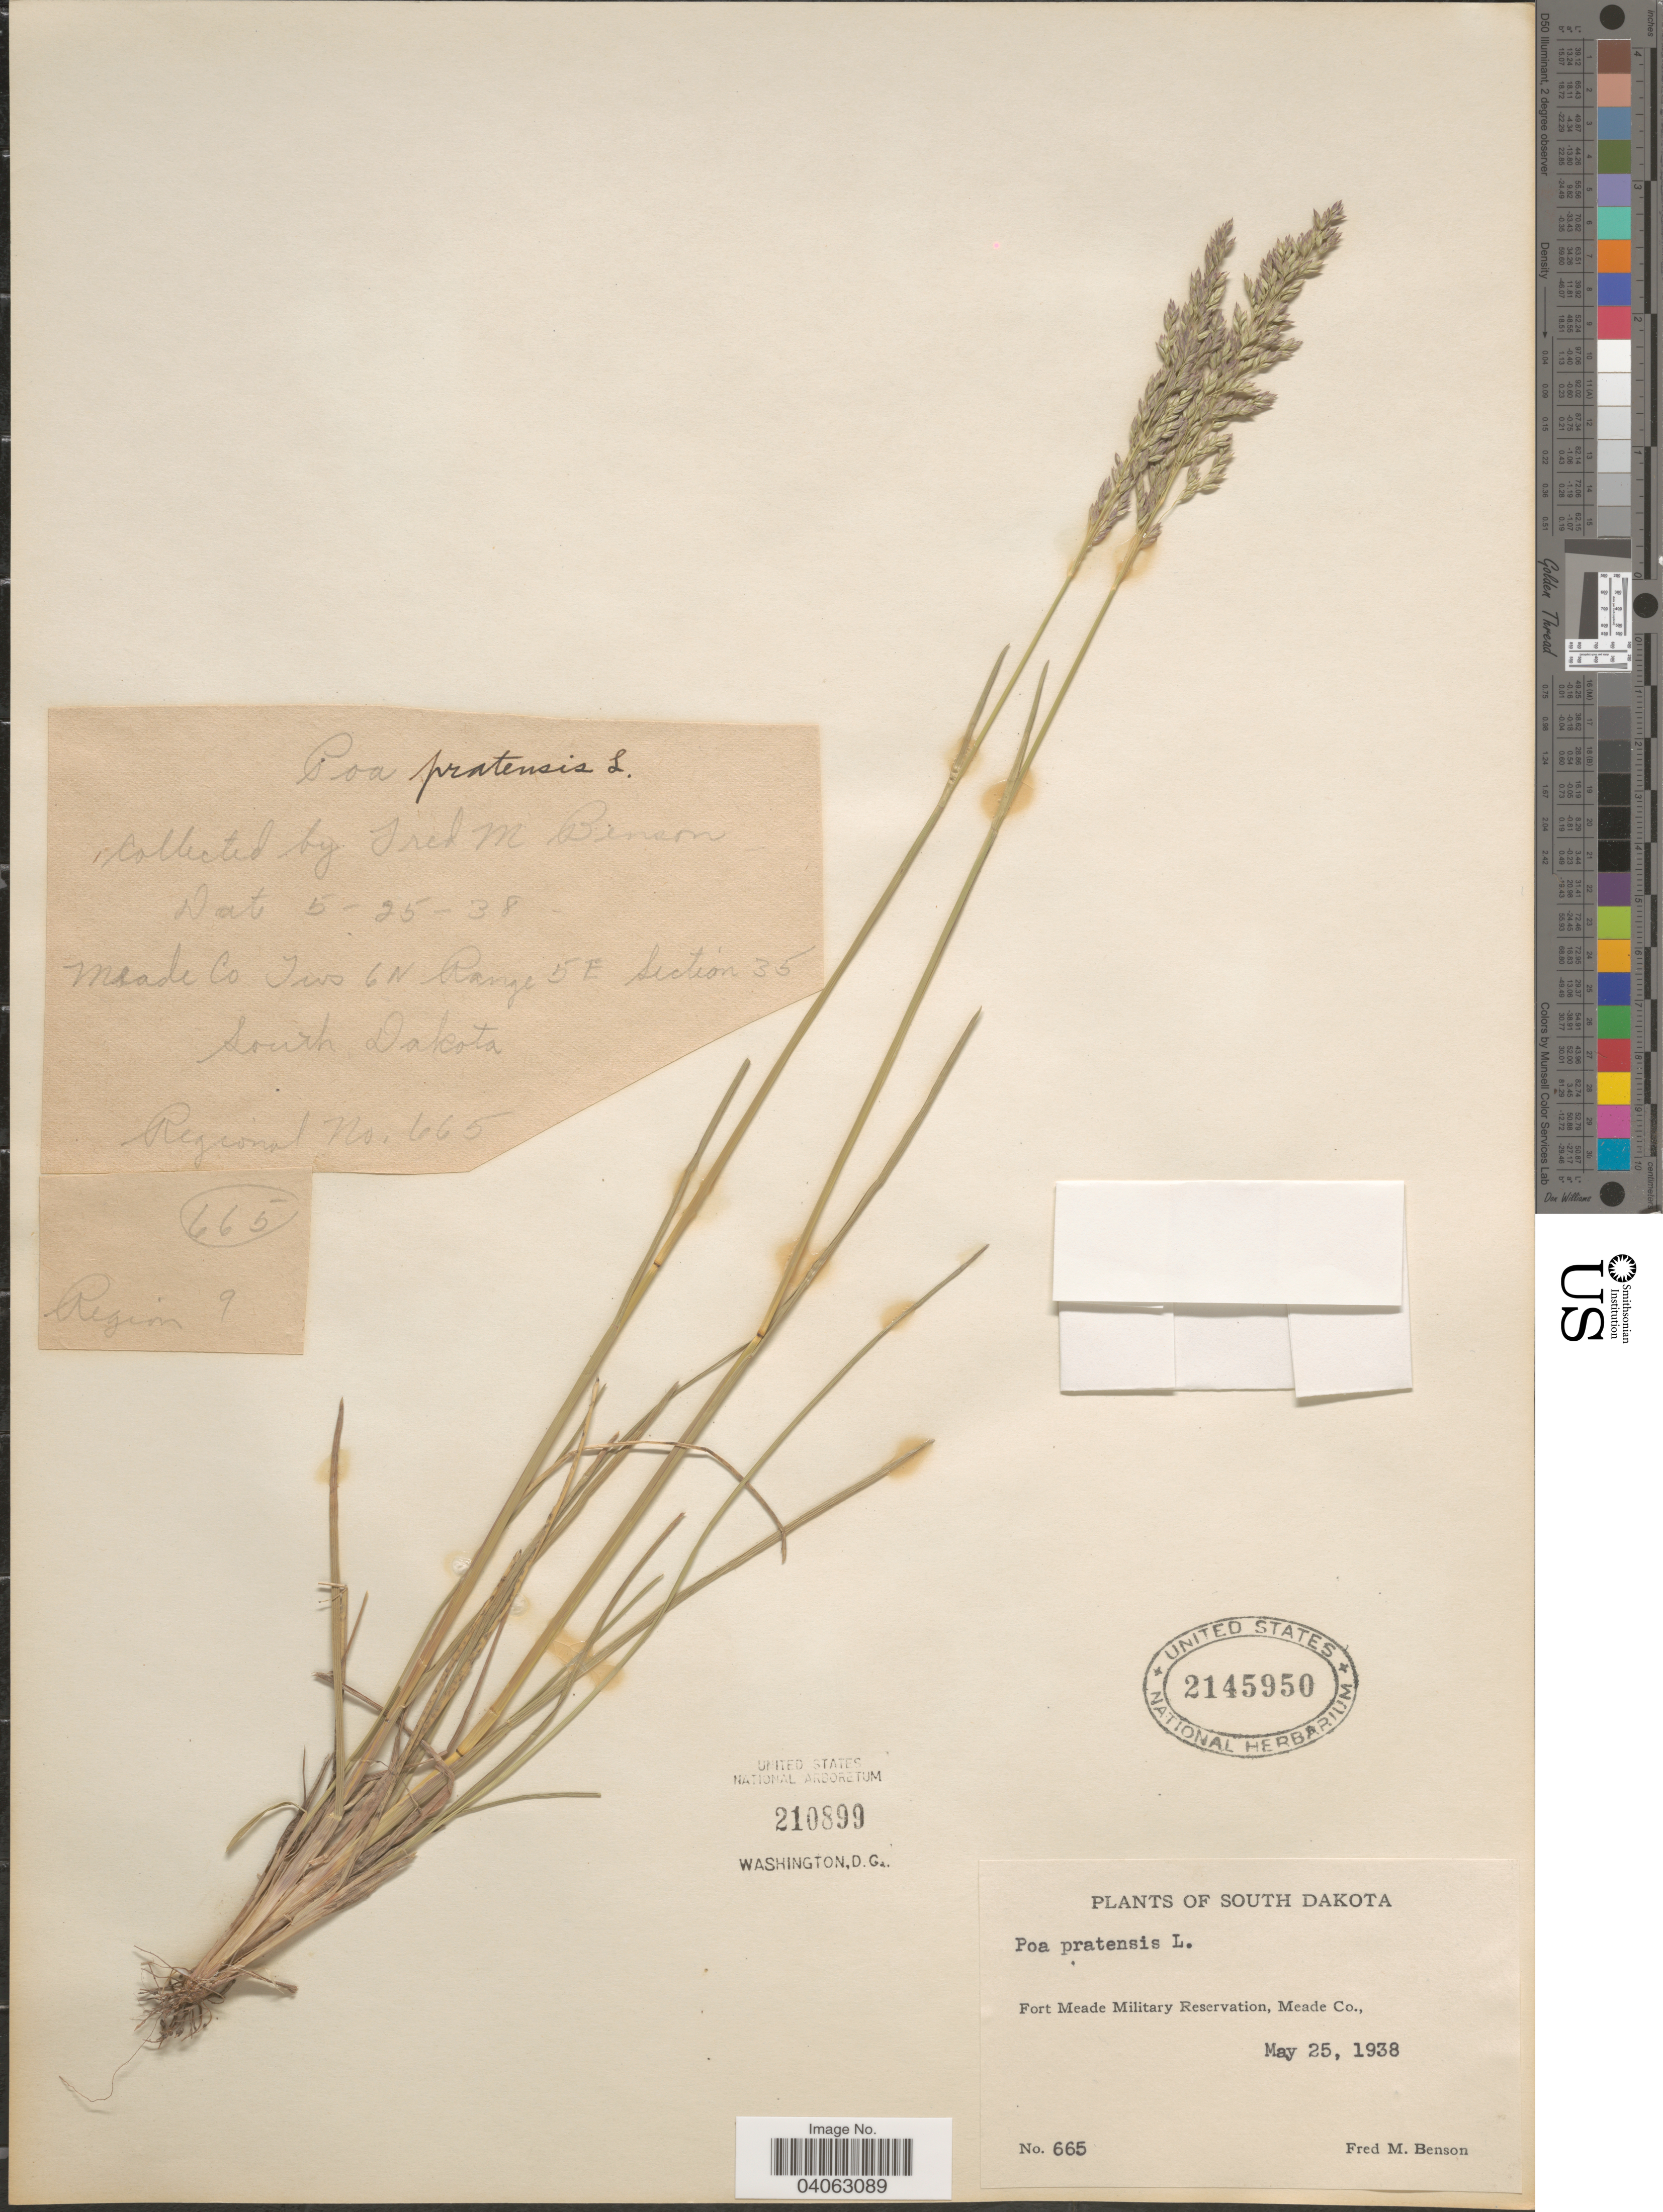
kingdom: Plantae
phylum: Tracheophyta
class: Liliopsida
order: Poales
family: Poaceae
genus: Poa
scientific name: Poa pratensis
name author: L.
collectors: F. Benson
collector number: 665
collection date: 1938-05-25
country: United States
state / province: South Dakota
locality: Fort Meade Military Reservation, Meade Co. Tws 6N Range 5 E Section 35. Regional. Region 9.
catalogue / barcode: US 2145950